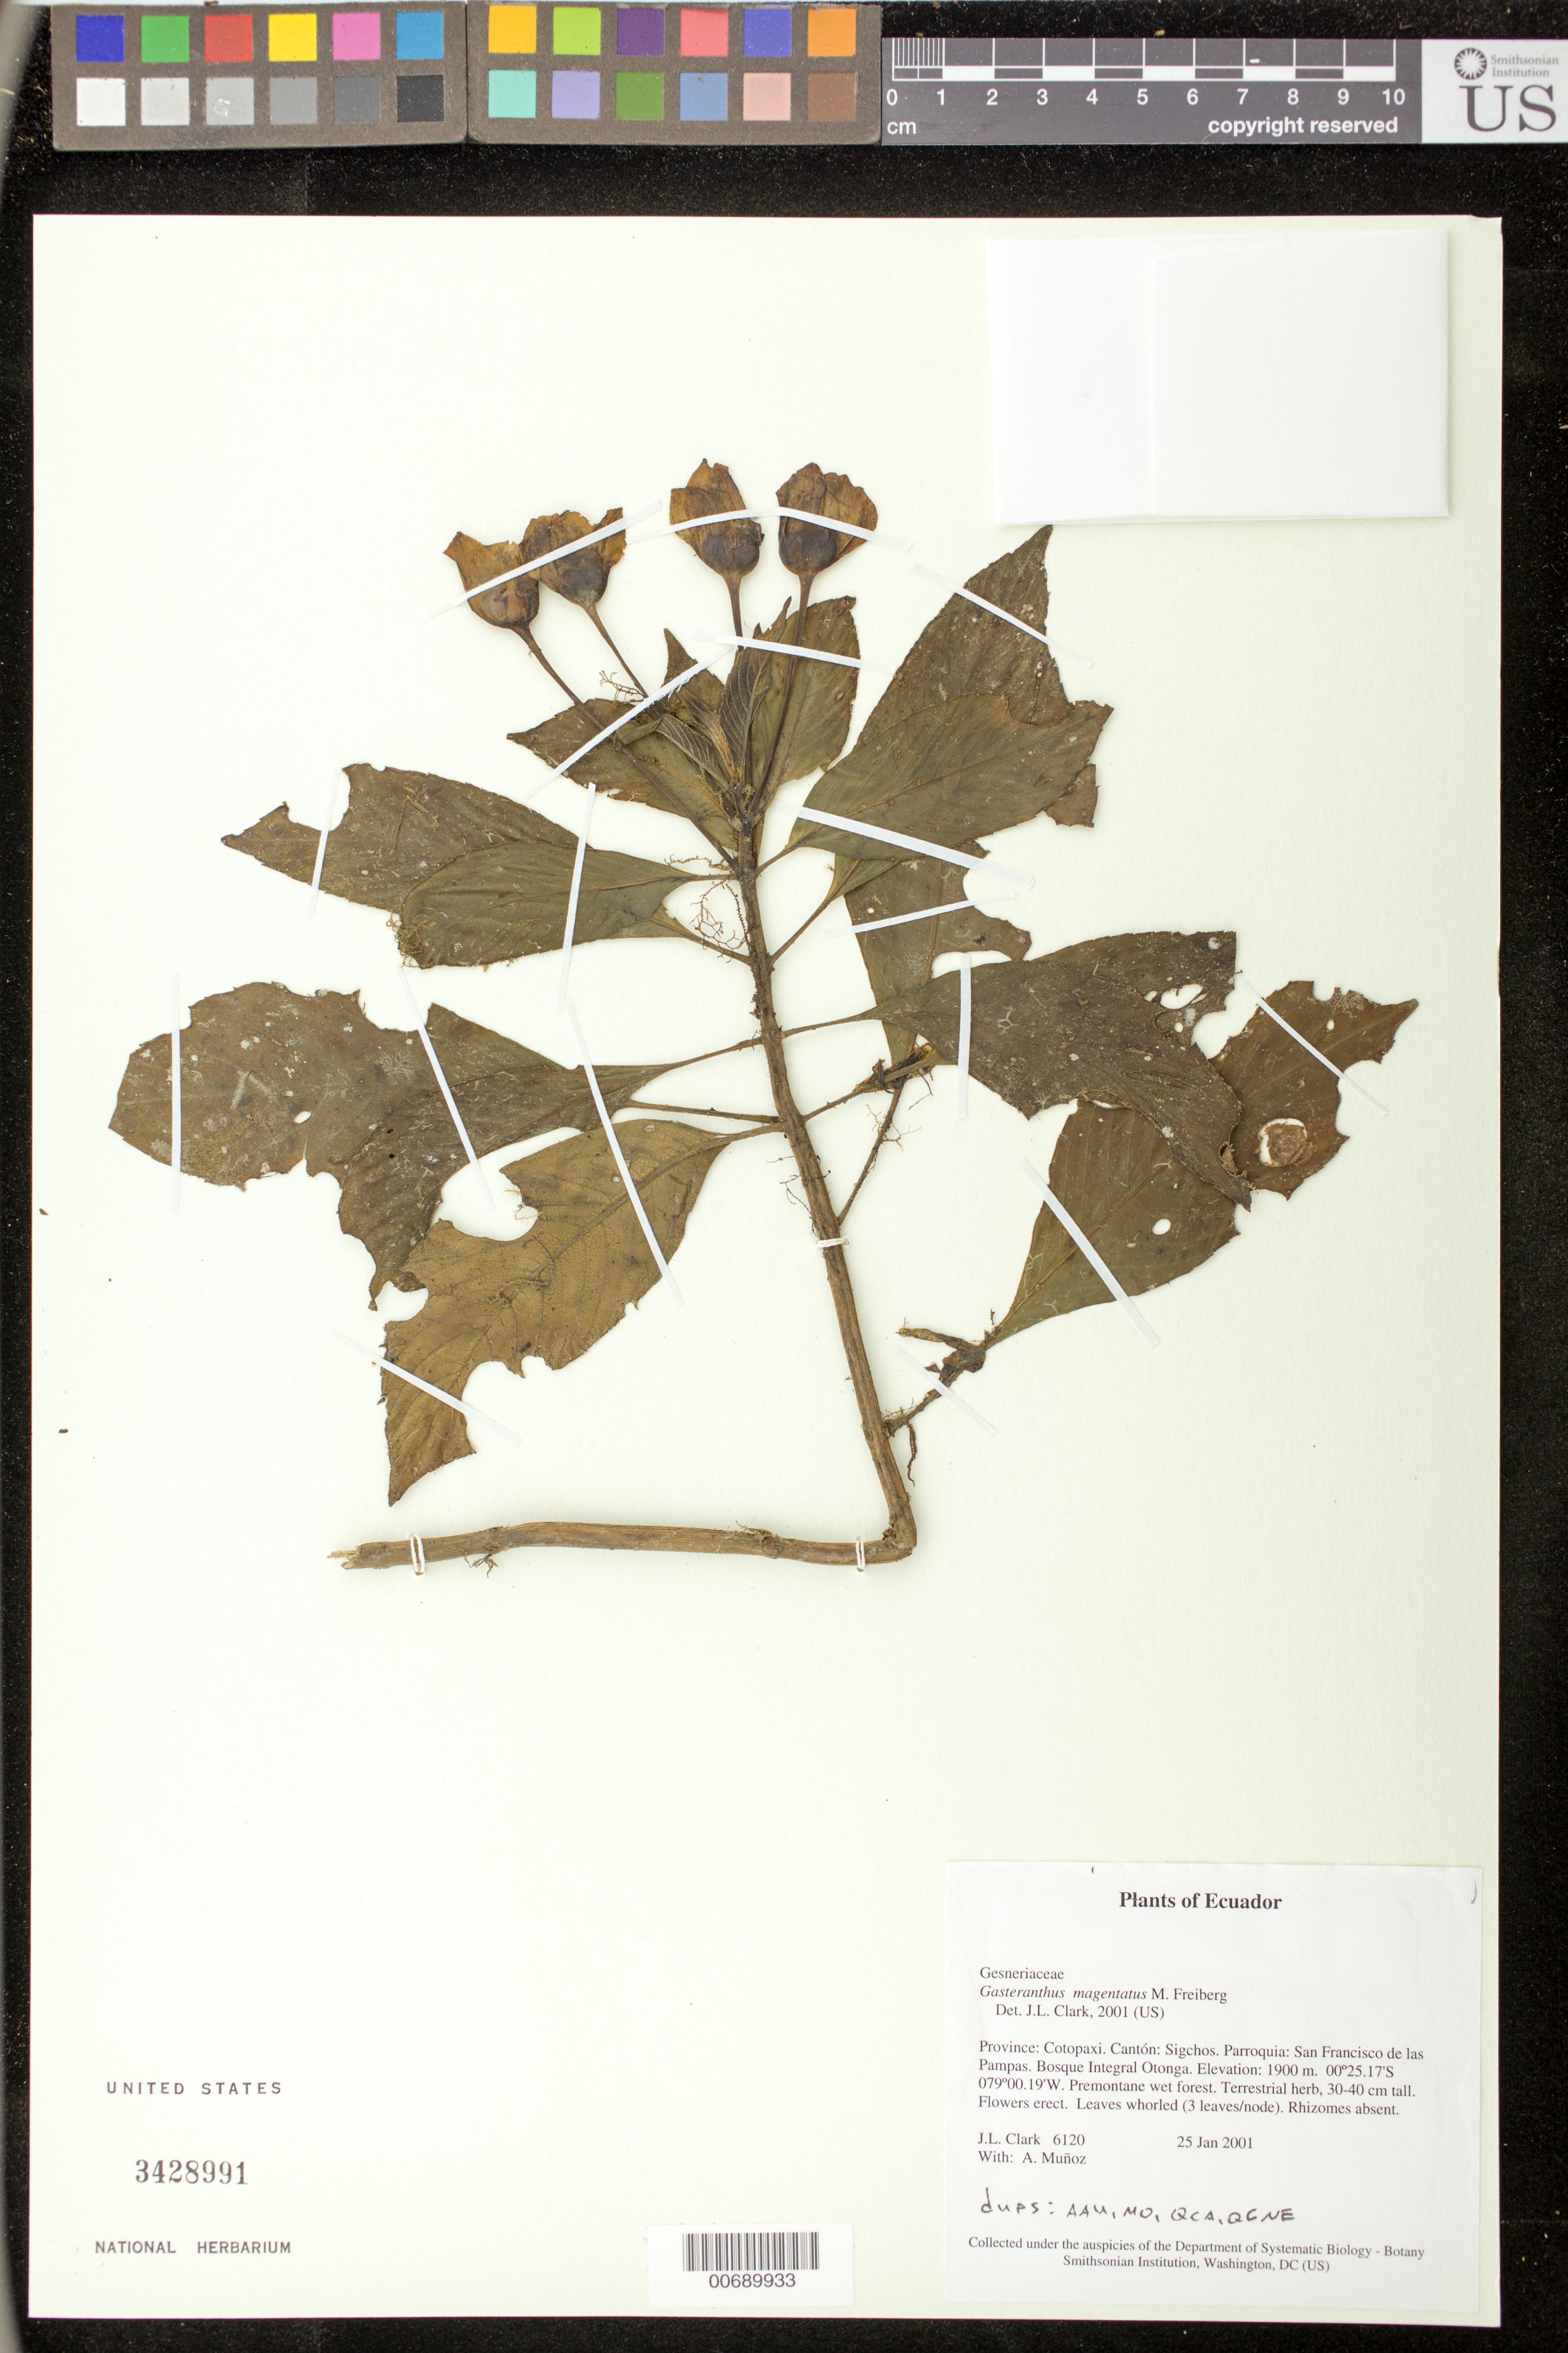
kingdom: Plantae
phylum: Tracheophyta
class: Magnoliopsida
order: Lamiales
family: Gesneriaceae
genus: Gasteranthus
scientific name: Gasteranthus magentatus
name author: M. Freiberg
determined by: Clark, J. L., (SEL), The Marie Selby Botanical Garden (UNITED STATES)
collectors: J. L. Clark & A. Muñoz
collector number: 6120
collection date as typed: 25 Jan 2001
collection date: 2001-01-25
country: Ecuador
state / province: Cotopaxi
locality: Cantón: Sigchos. Parroquia: San Francisco de las Pampas. Bosque Integral Otonga.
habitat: Premontane wet forest.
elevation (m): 1900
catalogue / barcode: US 3428991